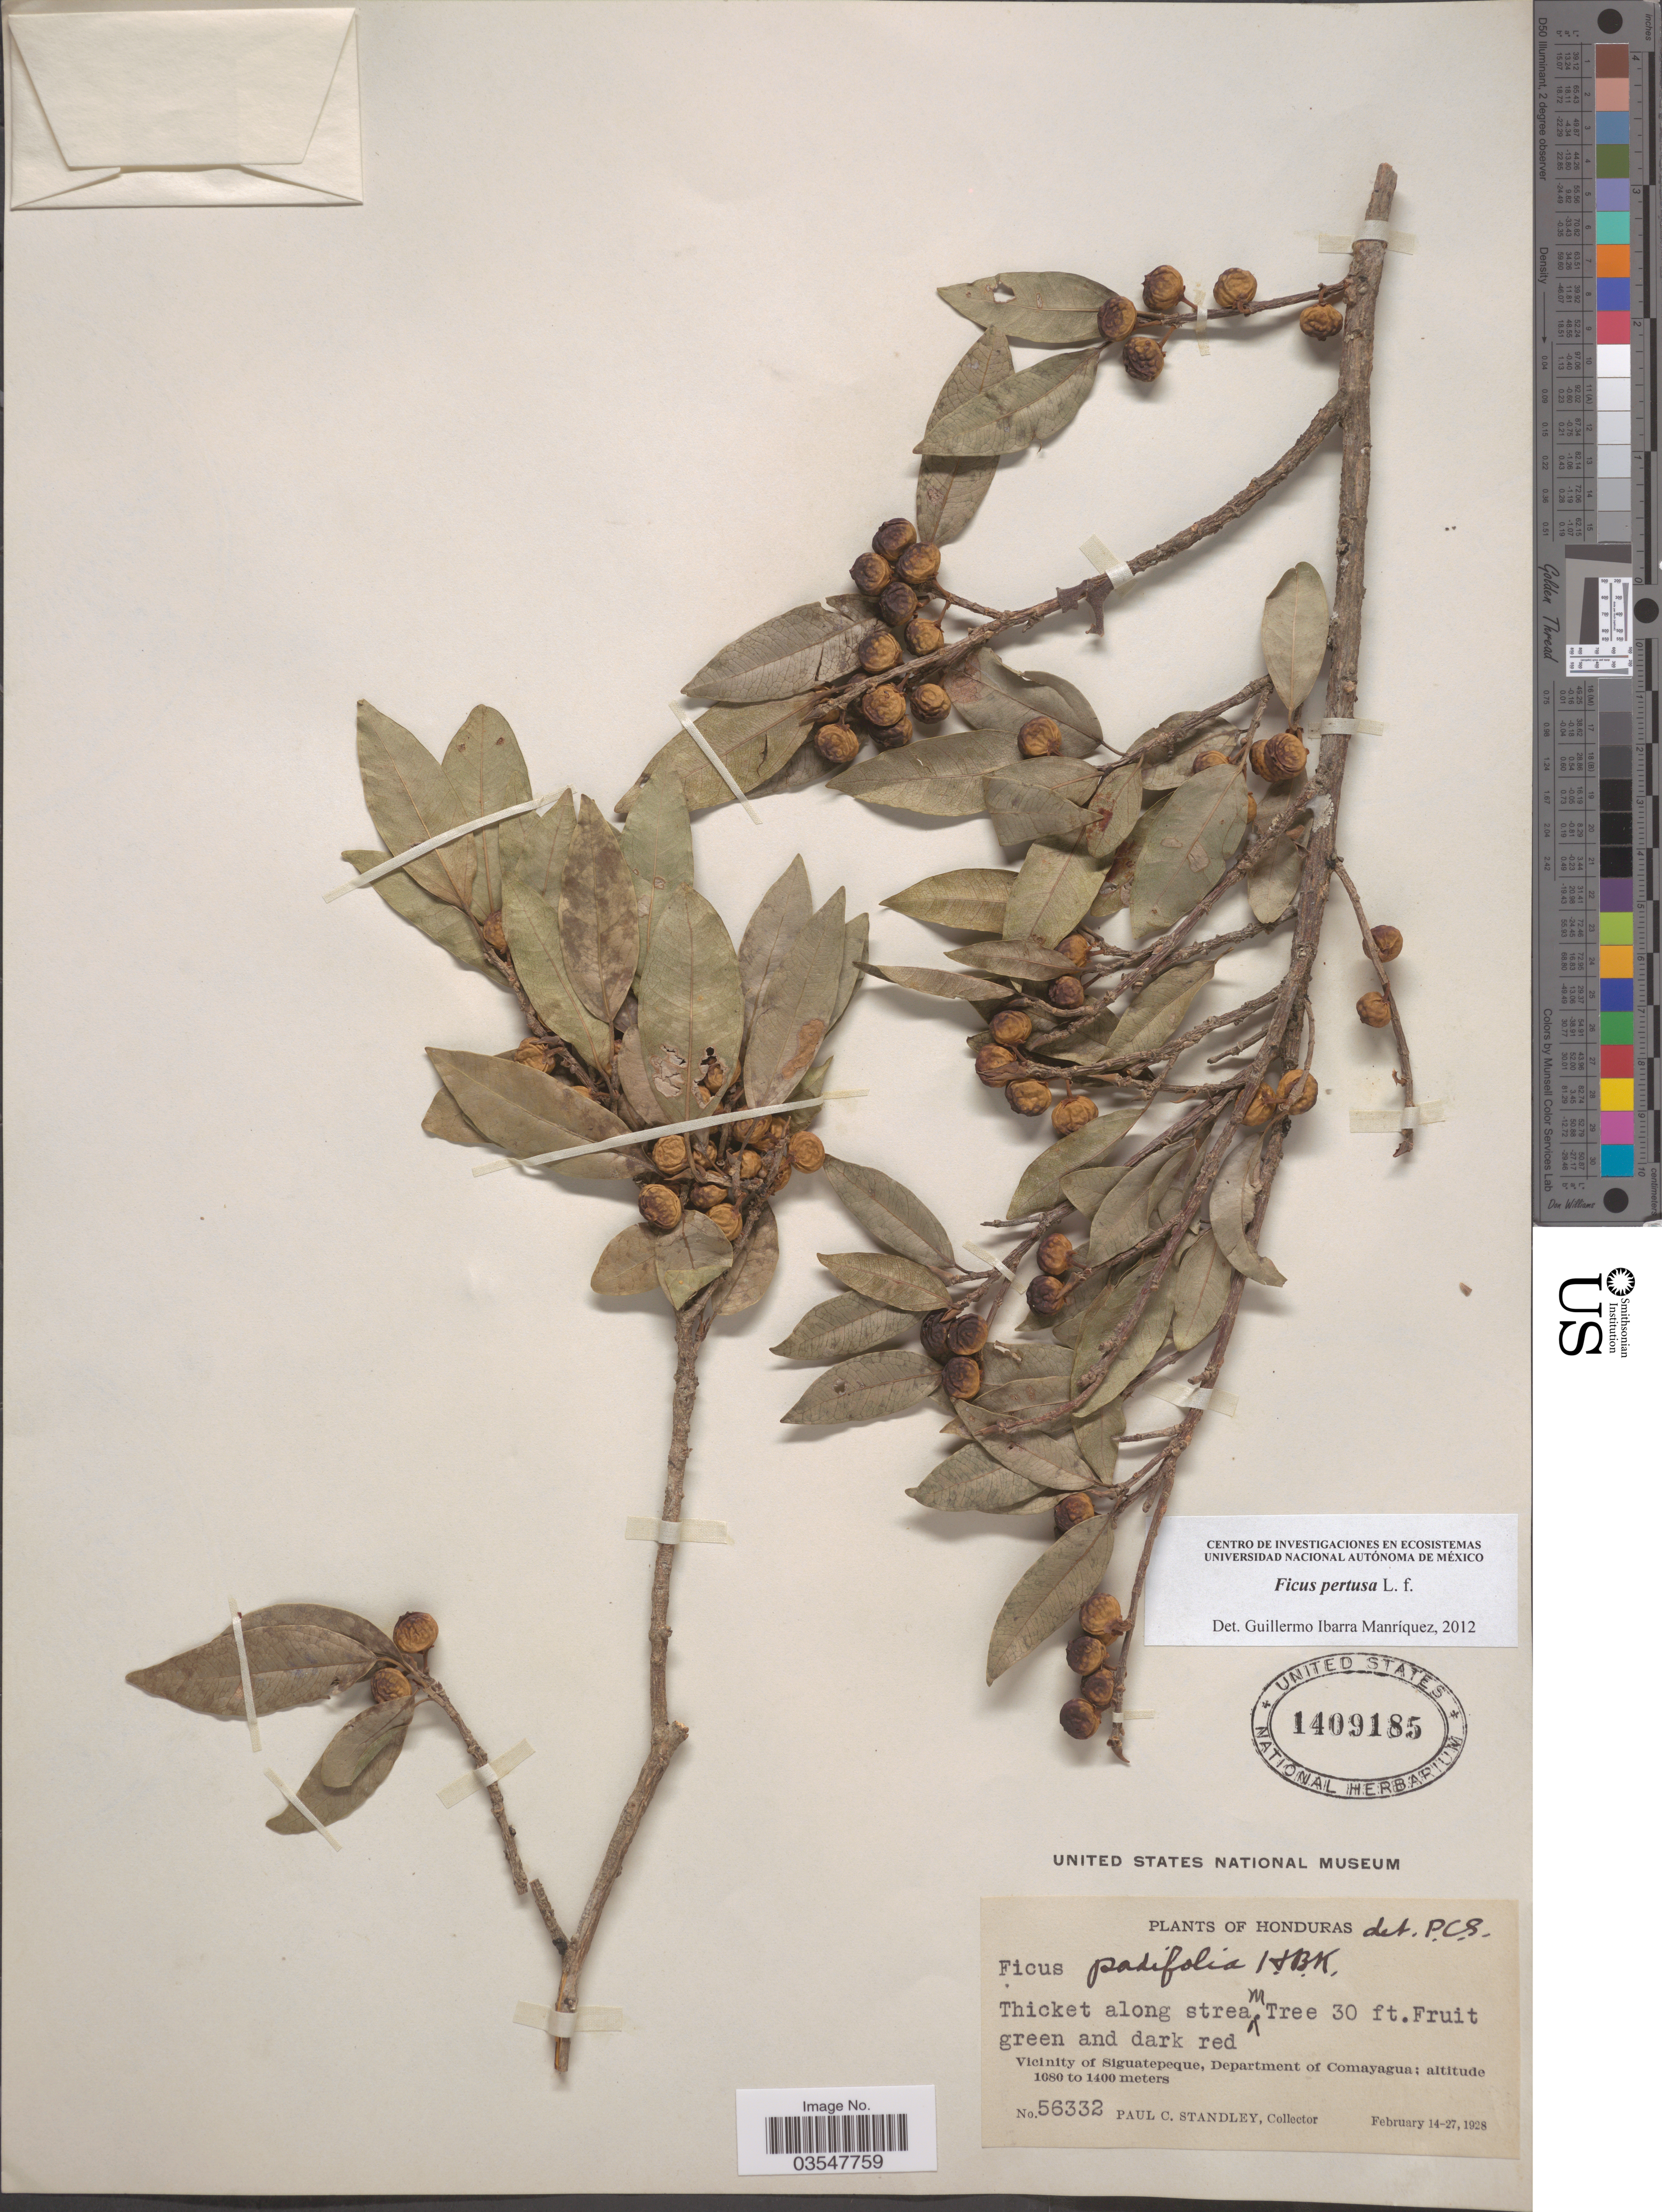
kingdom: Plantae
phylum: Tracheophyta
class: Magnoliopsida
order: Rosales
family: Moraceae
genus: Ficus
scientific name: Ficus pertusa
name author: L. f.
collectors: P. C. Standley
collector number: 56332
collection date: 1928-02-14/1928-02-27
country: Honduras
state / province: Comayagua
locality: Thicket along stream. Vicinity of Siguatepeque, Department of Comayagua.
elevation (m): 1080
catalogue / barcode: US 1409185